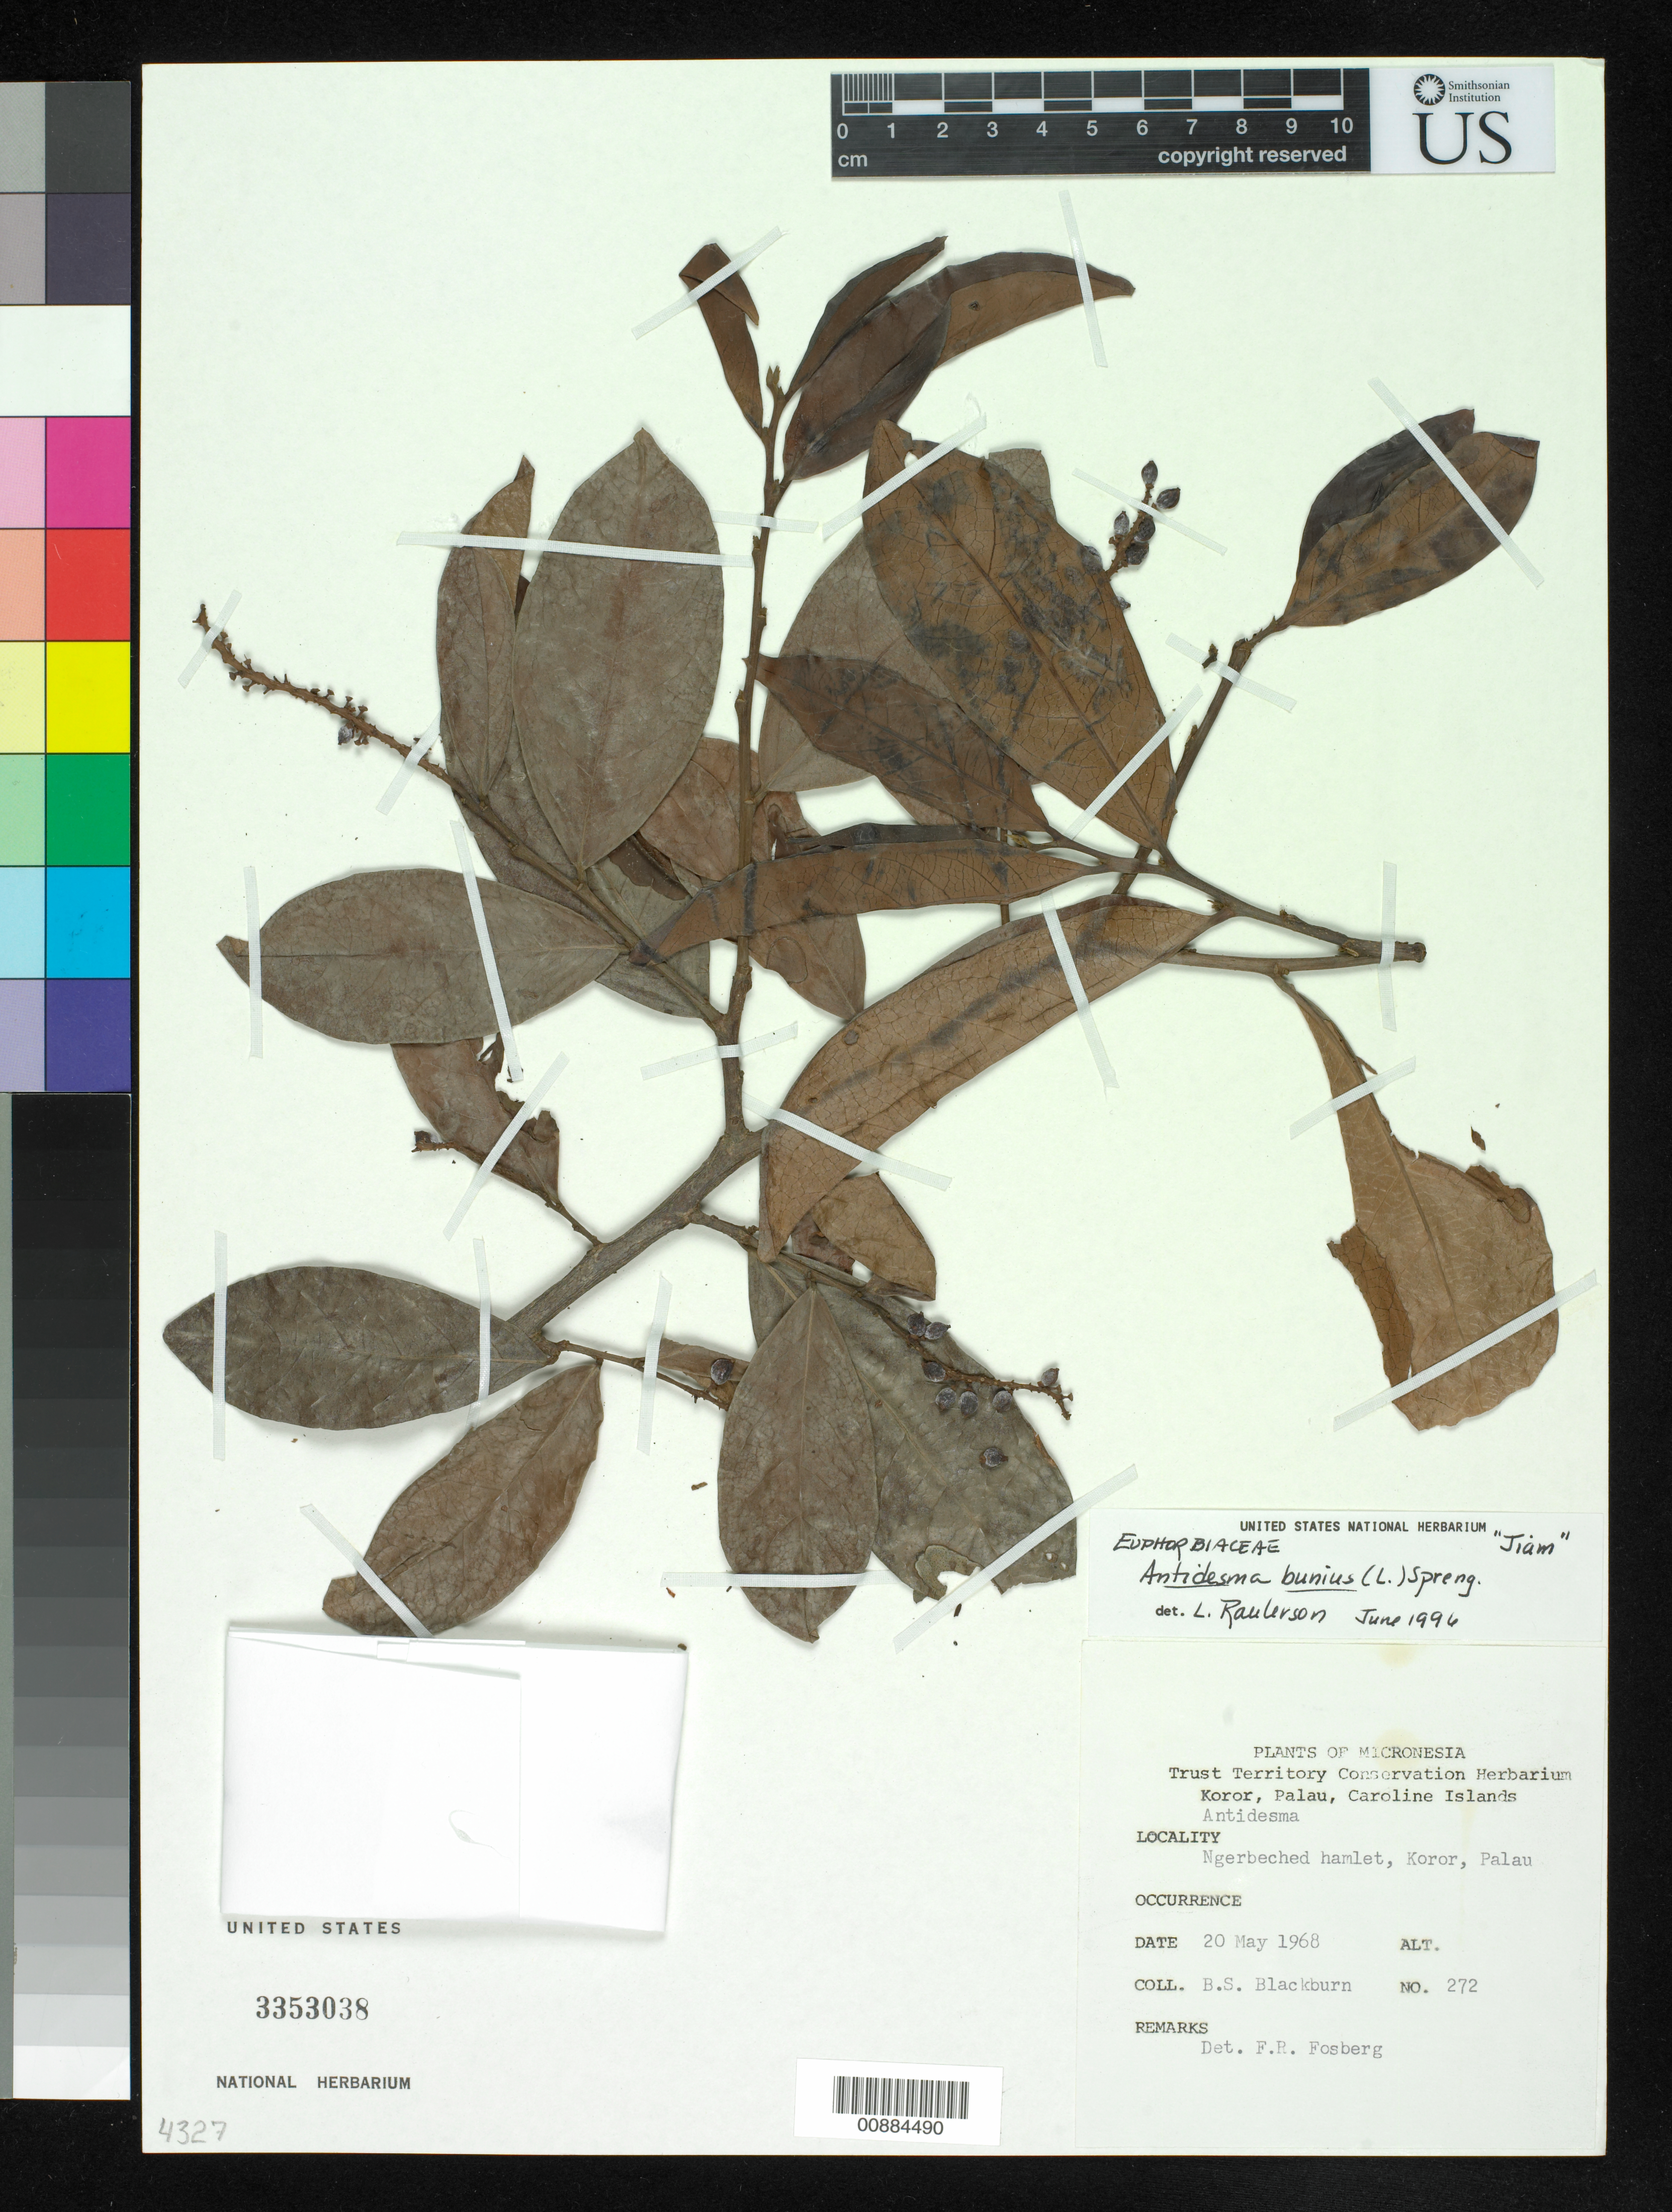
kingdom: Plantae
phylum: Tracheophyta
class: Magnoliopsida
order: Malpighiales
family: Phyllanthaceae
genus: Antidesma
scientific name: Antidesma bunius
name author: (L.) Spreng.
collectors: B. S. Blackburn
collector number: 272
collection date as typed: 20 May 1968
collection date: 1968-05-20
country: Palau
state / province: Koror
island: Oreor (Koror)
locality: Ngerbeched Hamlet, Koror Palau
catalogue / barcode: US 3353038